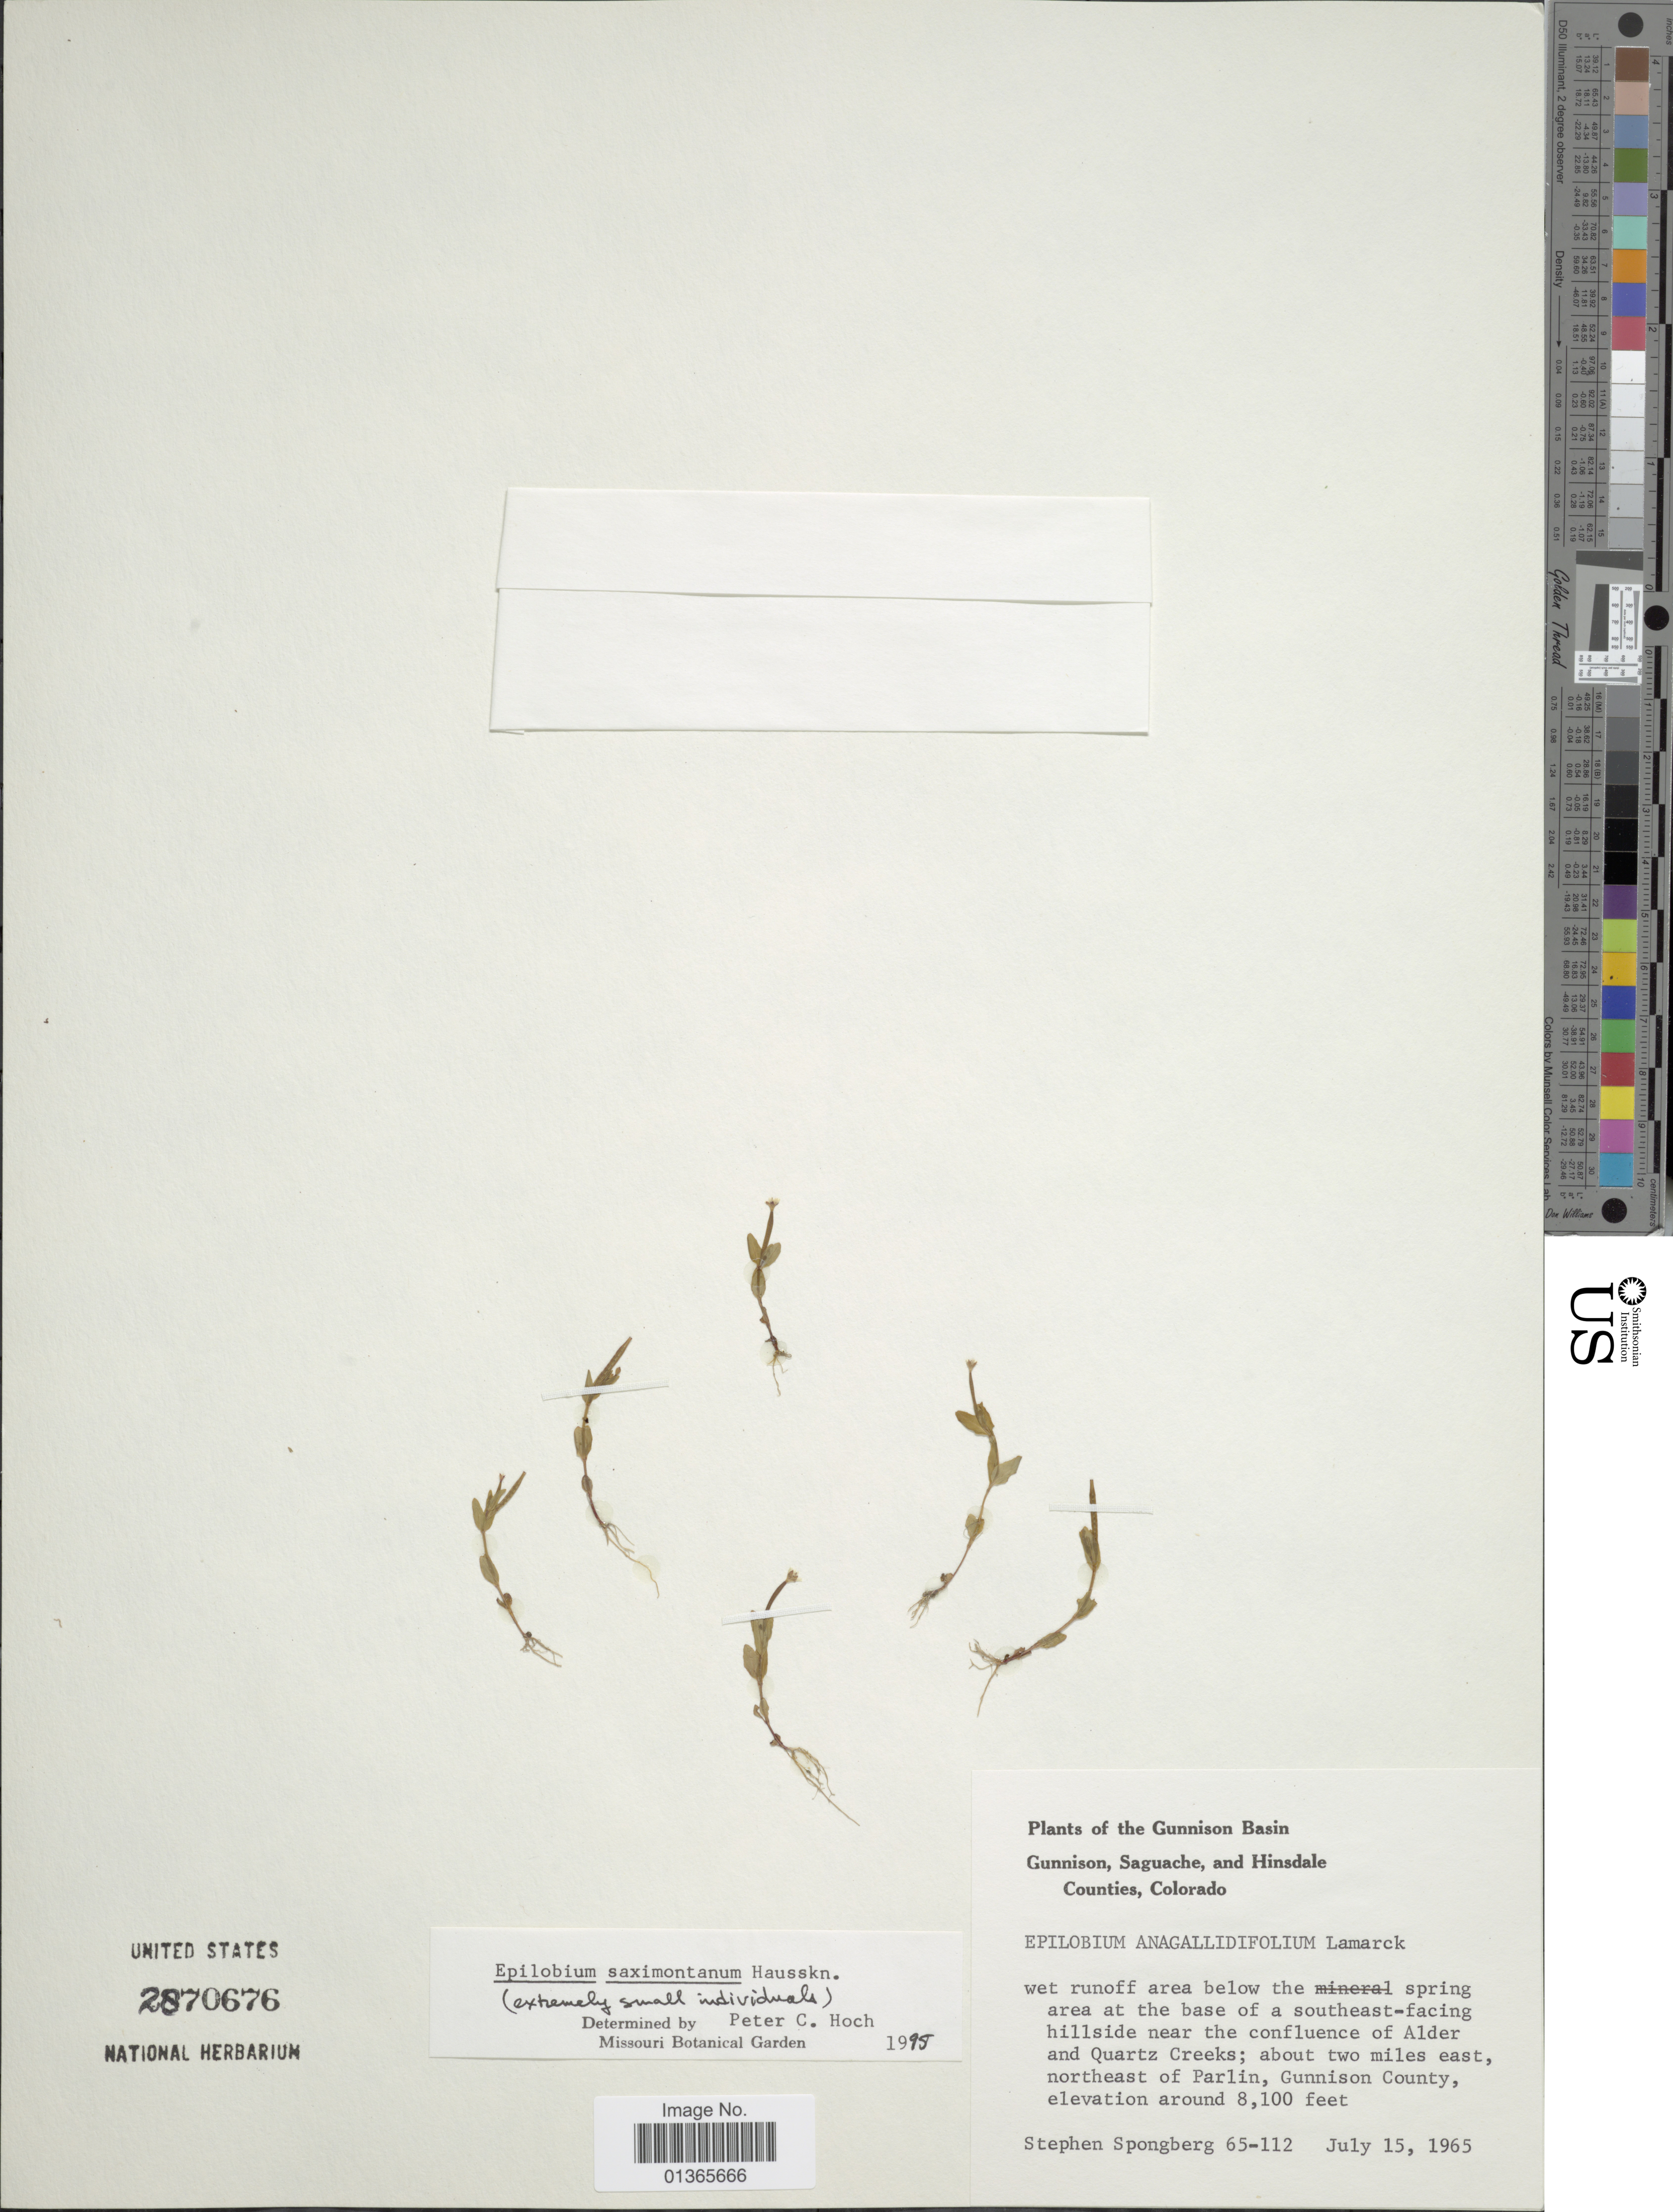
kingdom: Plantae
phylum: Tracheophyta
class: Magnoliopsida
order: Myrtales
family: Onagraceae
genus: Epilobium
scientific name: Epilobium saximontanum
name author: Hausskn.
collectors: S. A.Spongberg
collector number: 65-112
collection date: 1965-07-15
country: United States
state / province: Colorado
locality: Gunnison, Saguache, and Hinsdale Counties. Wet runoff area below the spring area at the base of a southeats-facing hillside near the confluence of Alder and Quartz Creeks; about two miles east, northeast of Parlin.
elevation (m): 2469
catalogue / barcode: US 2870676